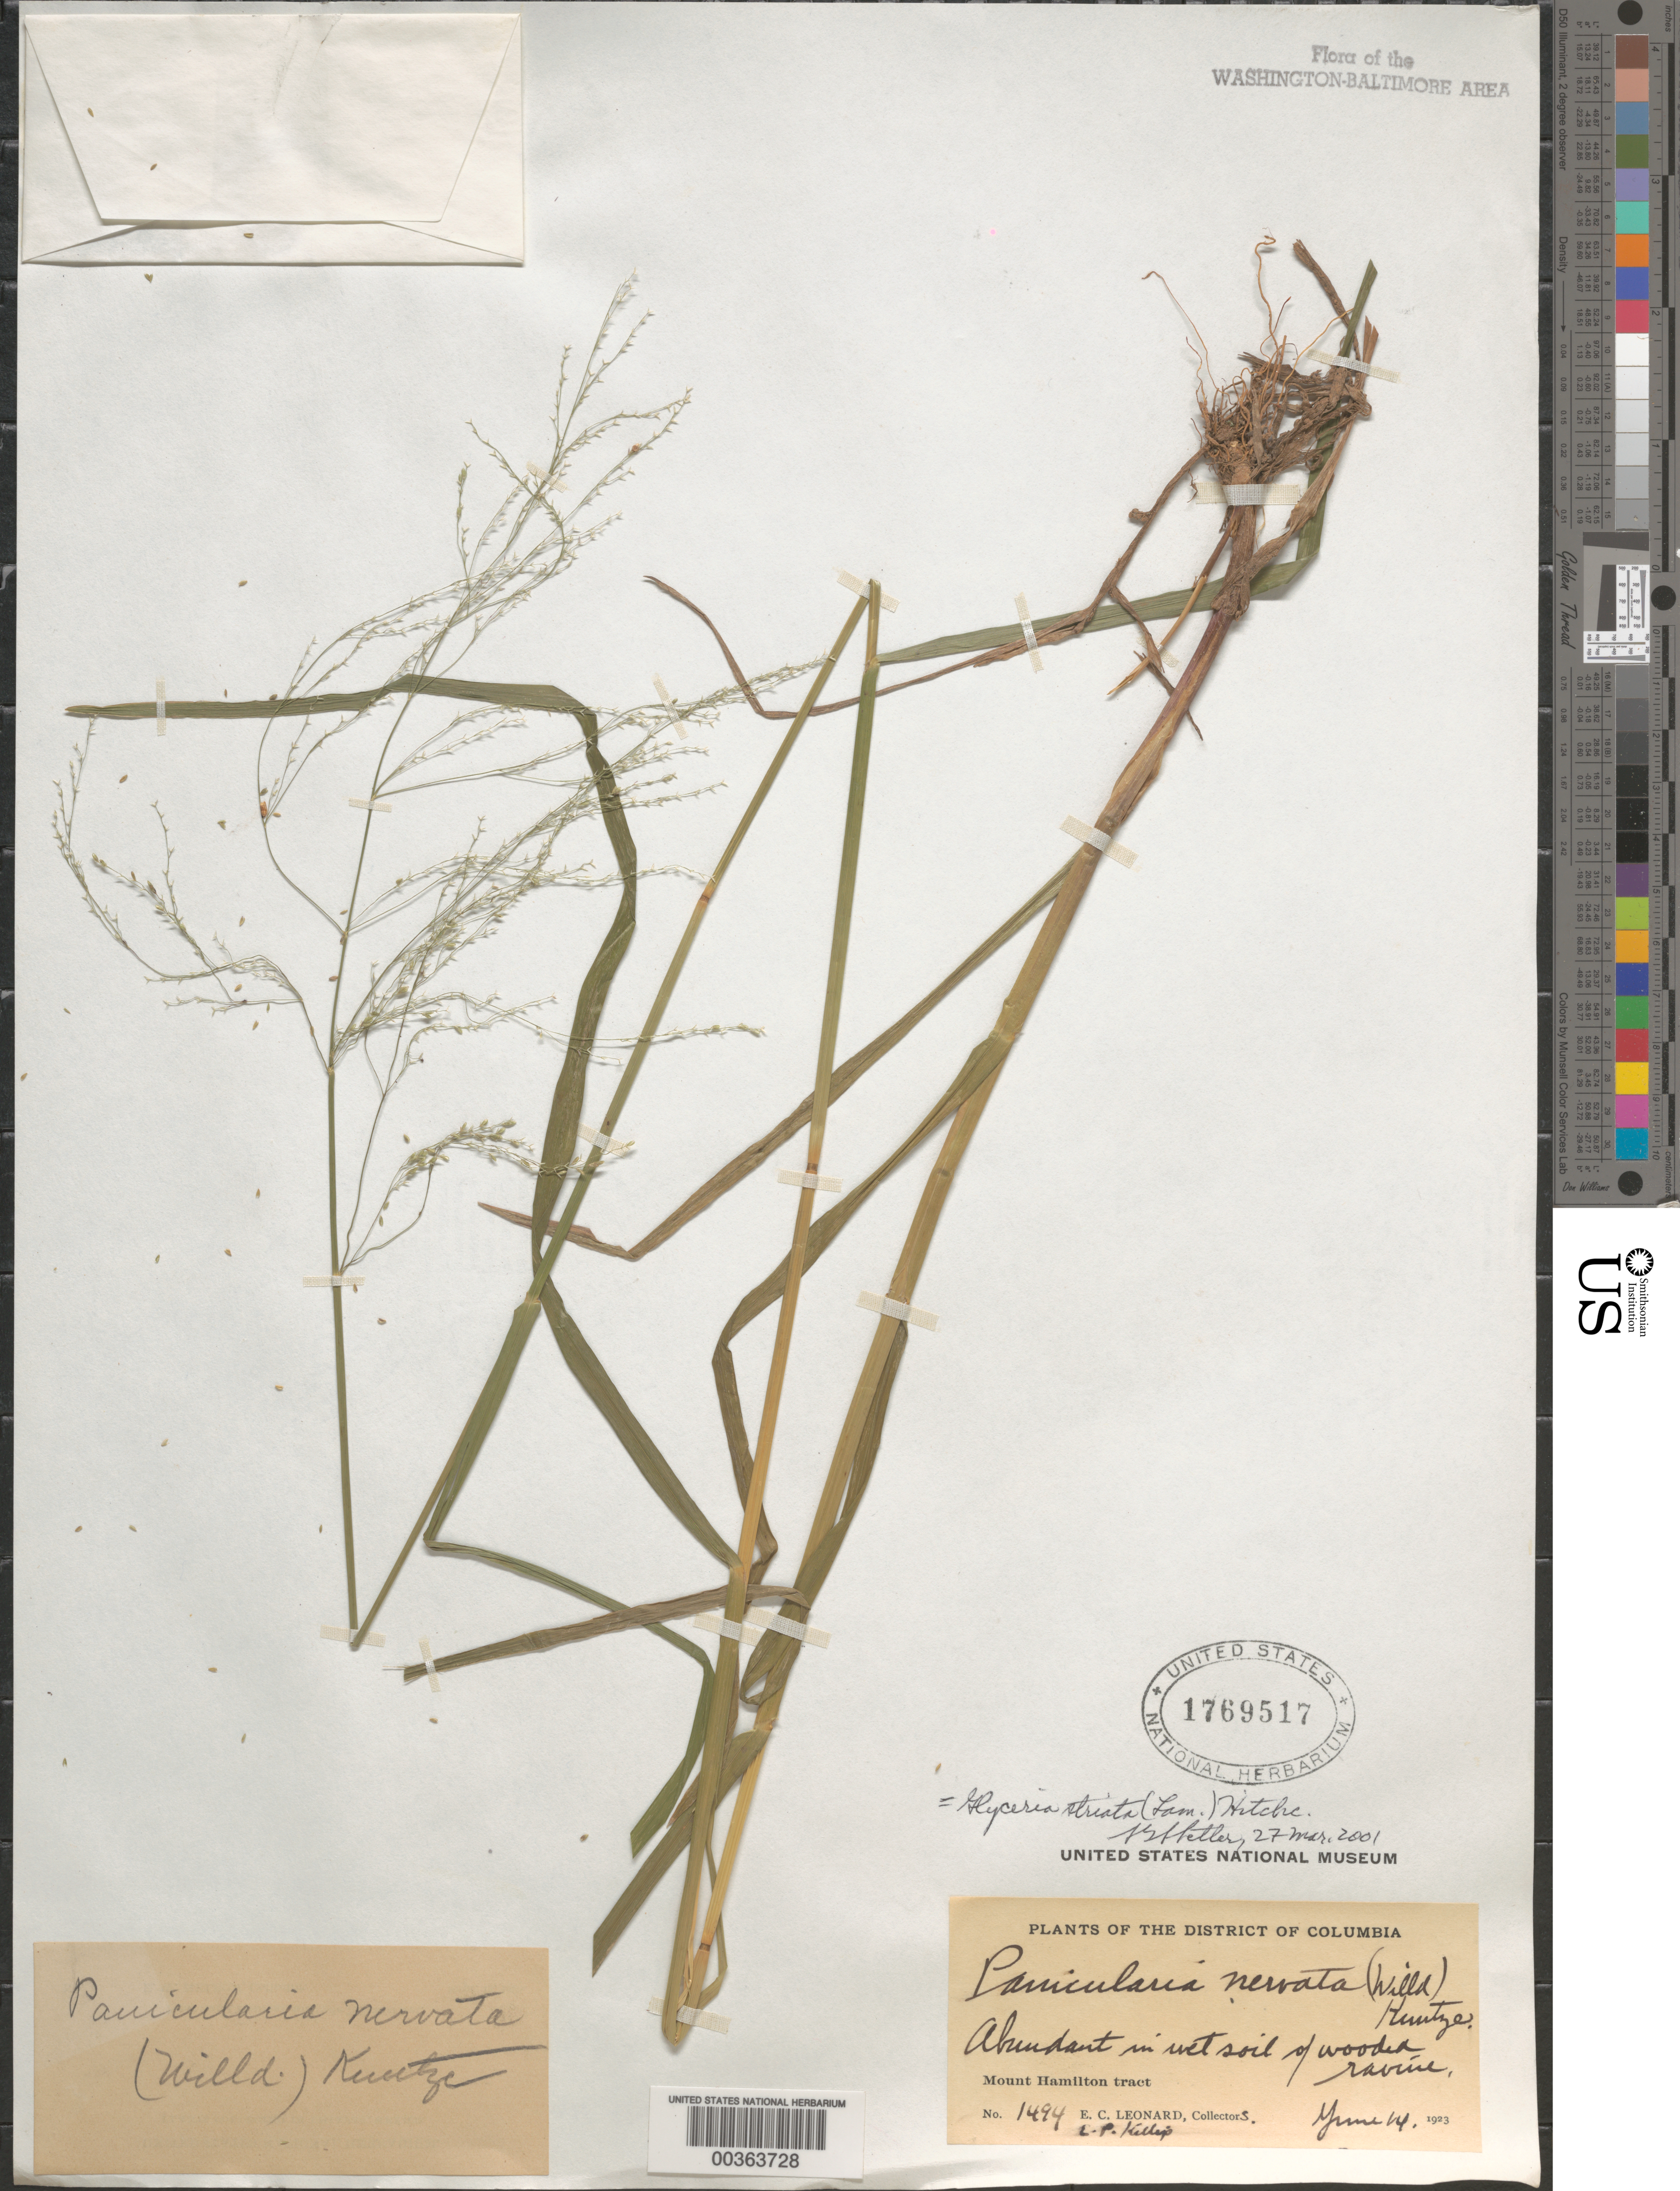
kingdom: Plantae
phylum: Tracheophyta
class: Liliopsida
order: Poales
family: Poaceae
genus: Glyceria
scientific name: Glyceria striata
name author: (Lam.) Hitchc.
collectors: E. C. Leonard & E. P. Killip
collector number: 1494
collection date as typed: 14 Jun 1923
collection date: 1923-06-14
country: United States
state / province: District of Columbia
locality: Mount Hamilton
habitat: In wet soil of wooded ravine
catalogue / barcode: US 1769517